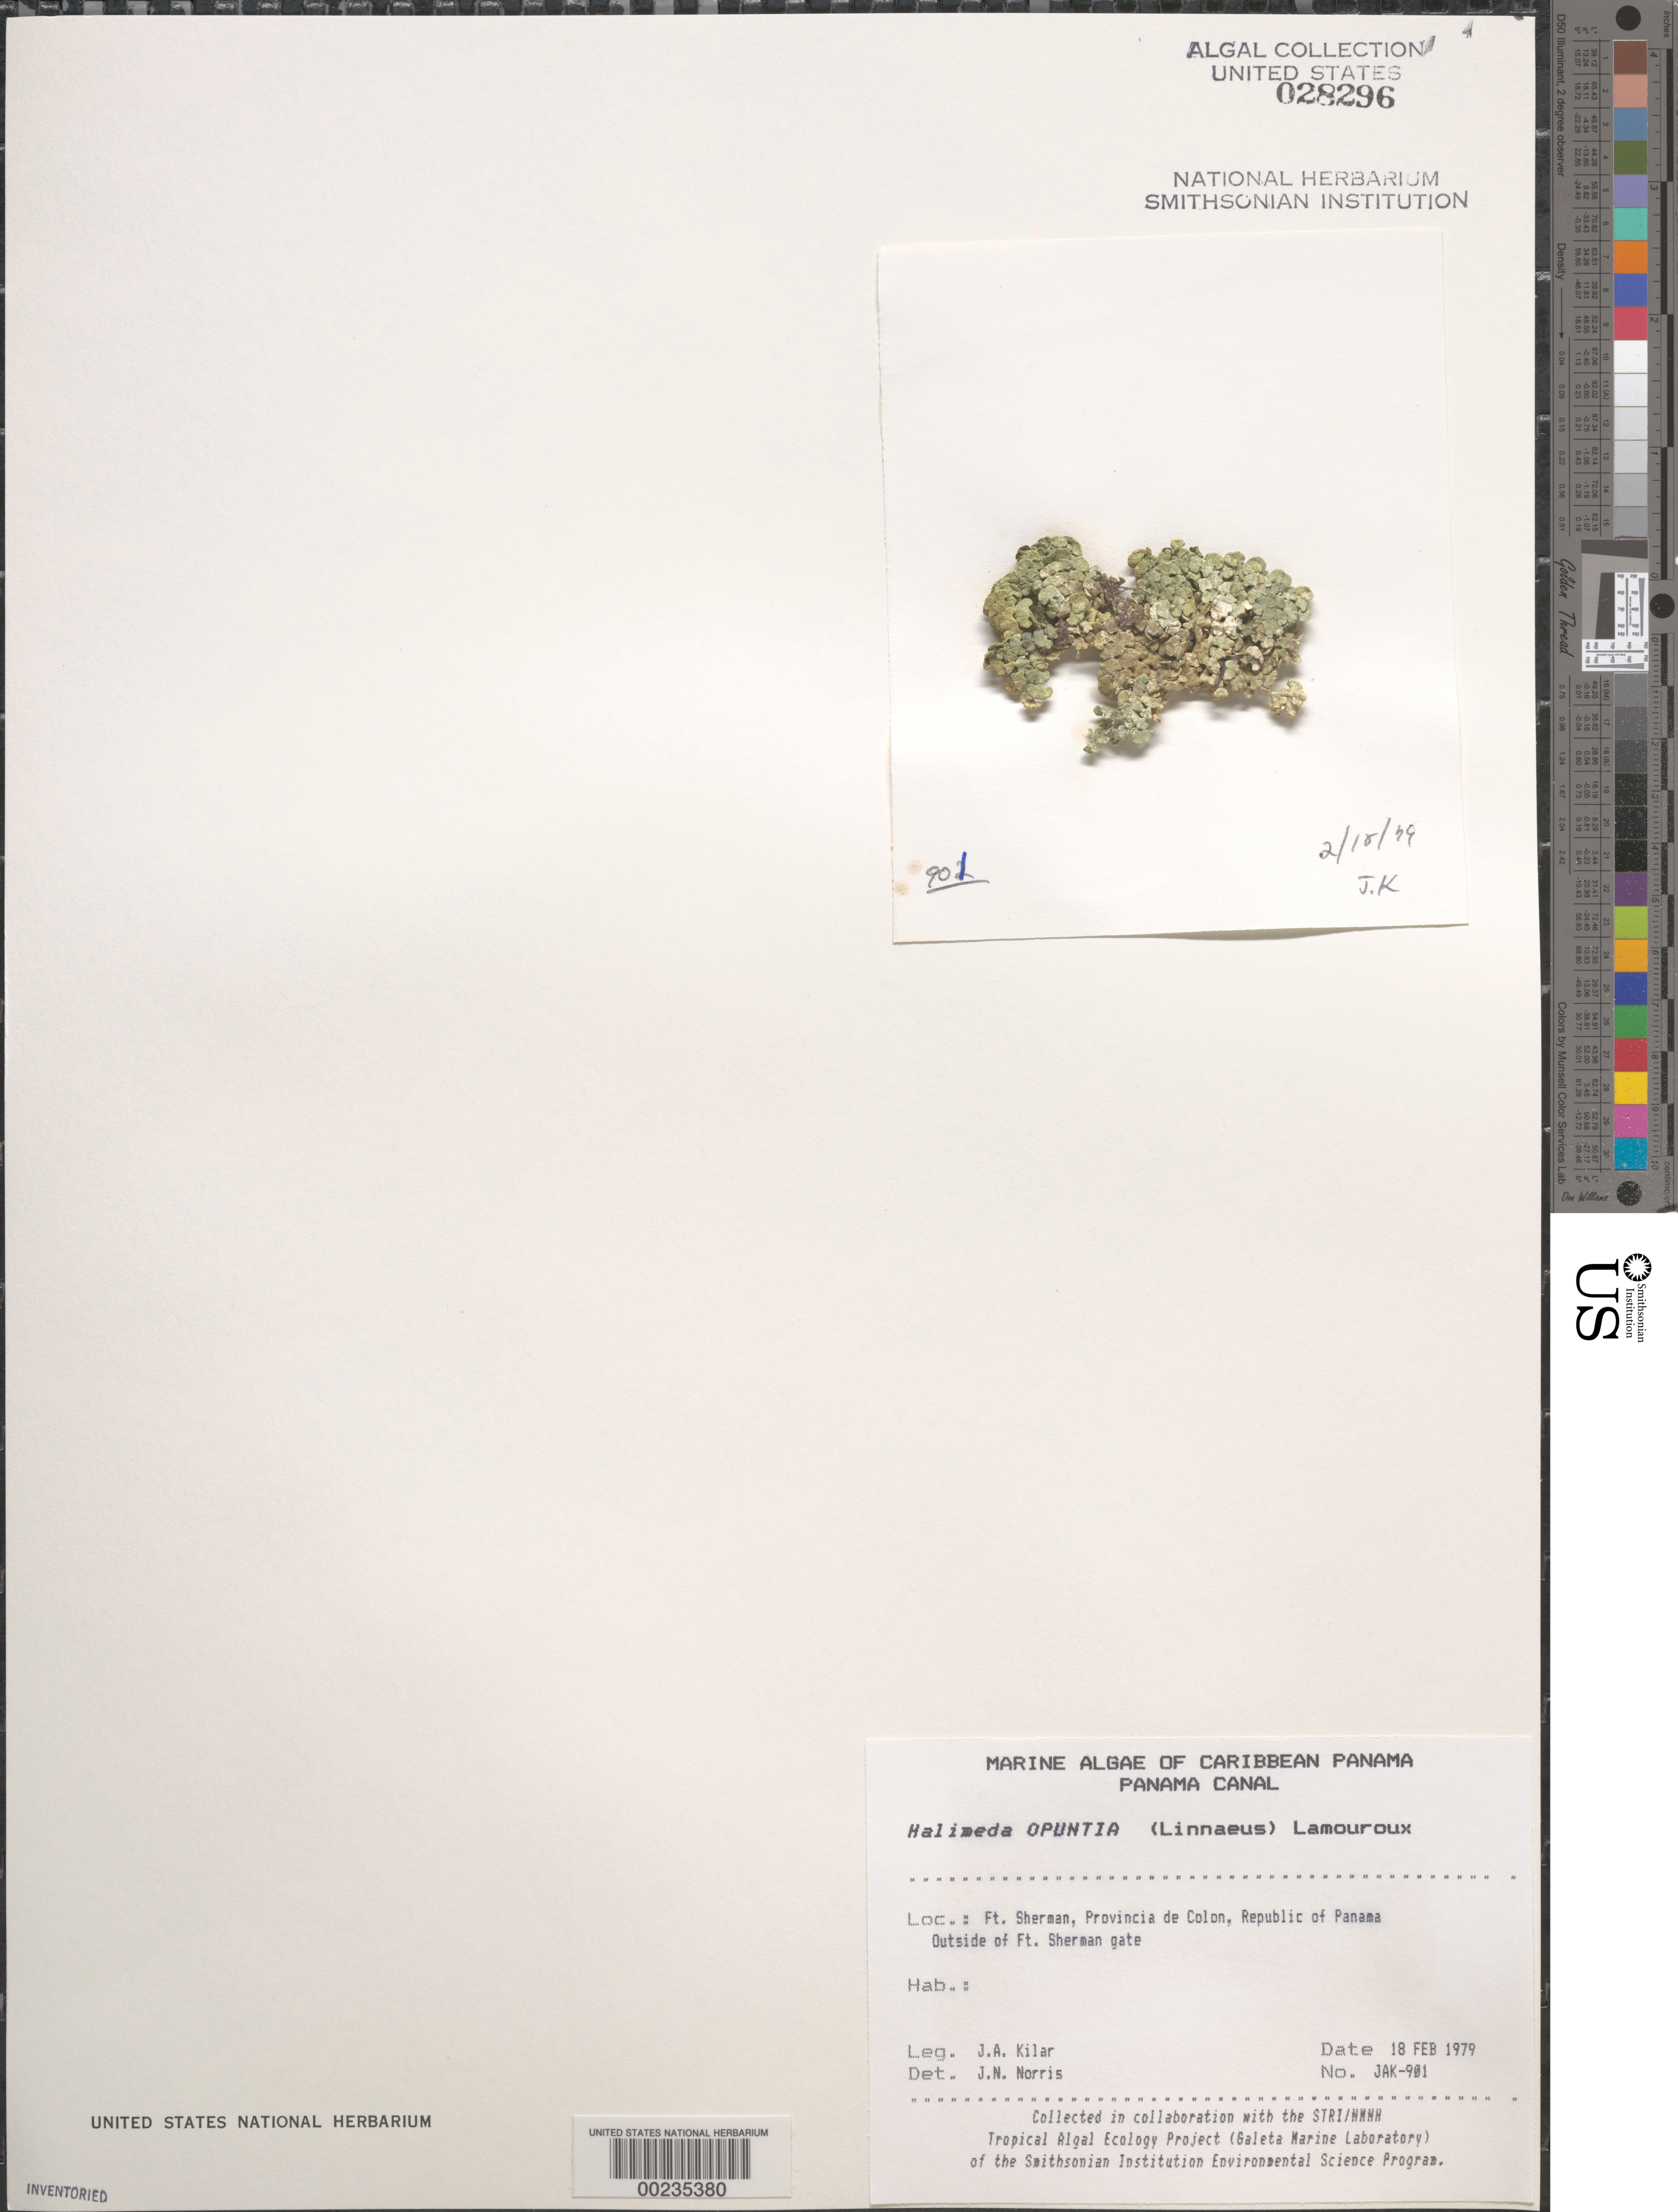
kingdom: Plantae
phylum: Chlorophyta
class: Ulvophyceae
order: Bryopsidales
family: Halimedaceae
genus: Halimeda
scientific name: Halimeda opuntia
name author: (L.) J.V.Lamouroux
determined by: Norris, James N.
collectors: J. A. Kilar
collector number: JAK-901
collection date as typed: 18 Feb 1979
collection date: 1979-02-18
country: Panama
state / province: Colón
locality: Fort Sherman, Panama Canal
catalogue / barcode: US 28296